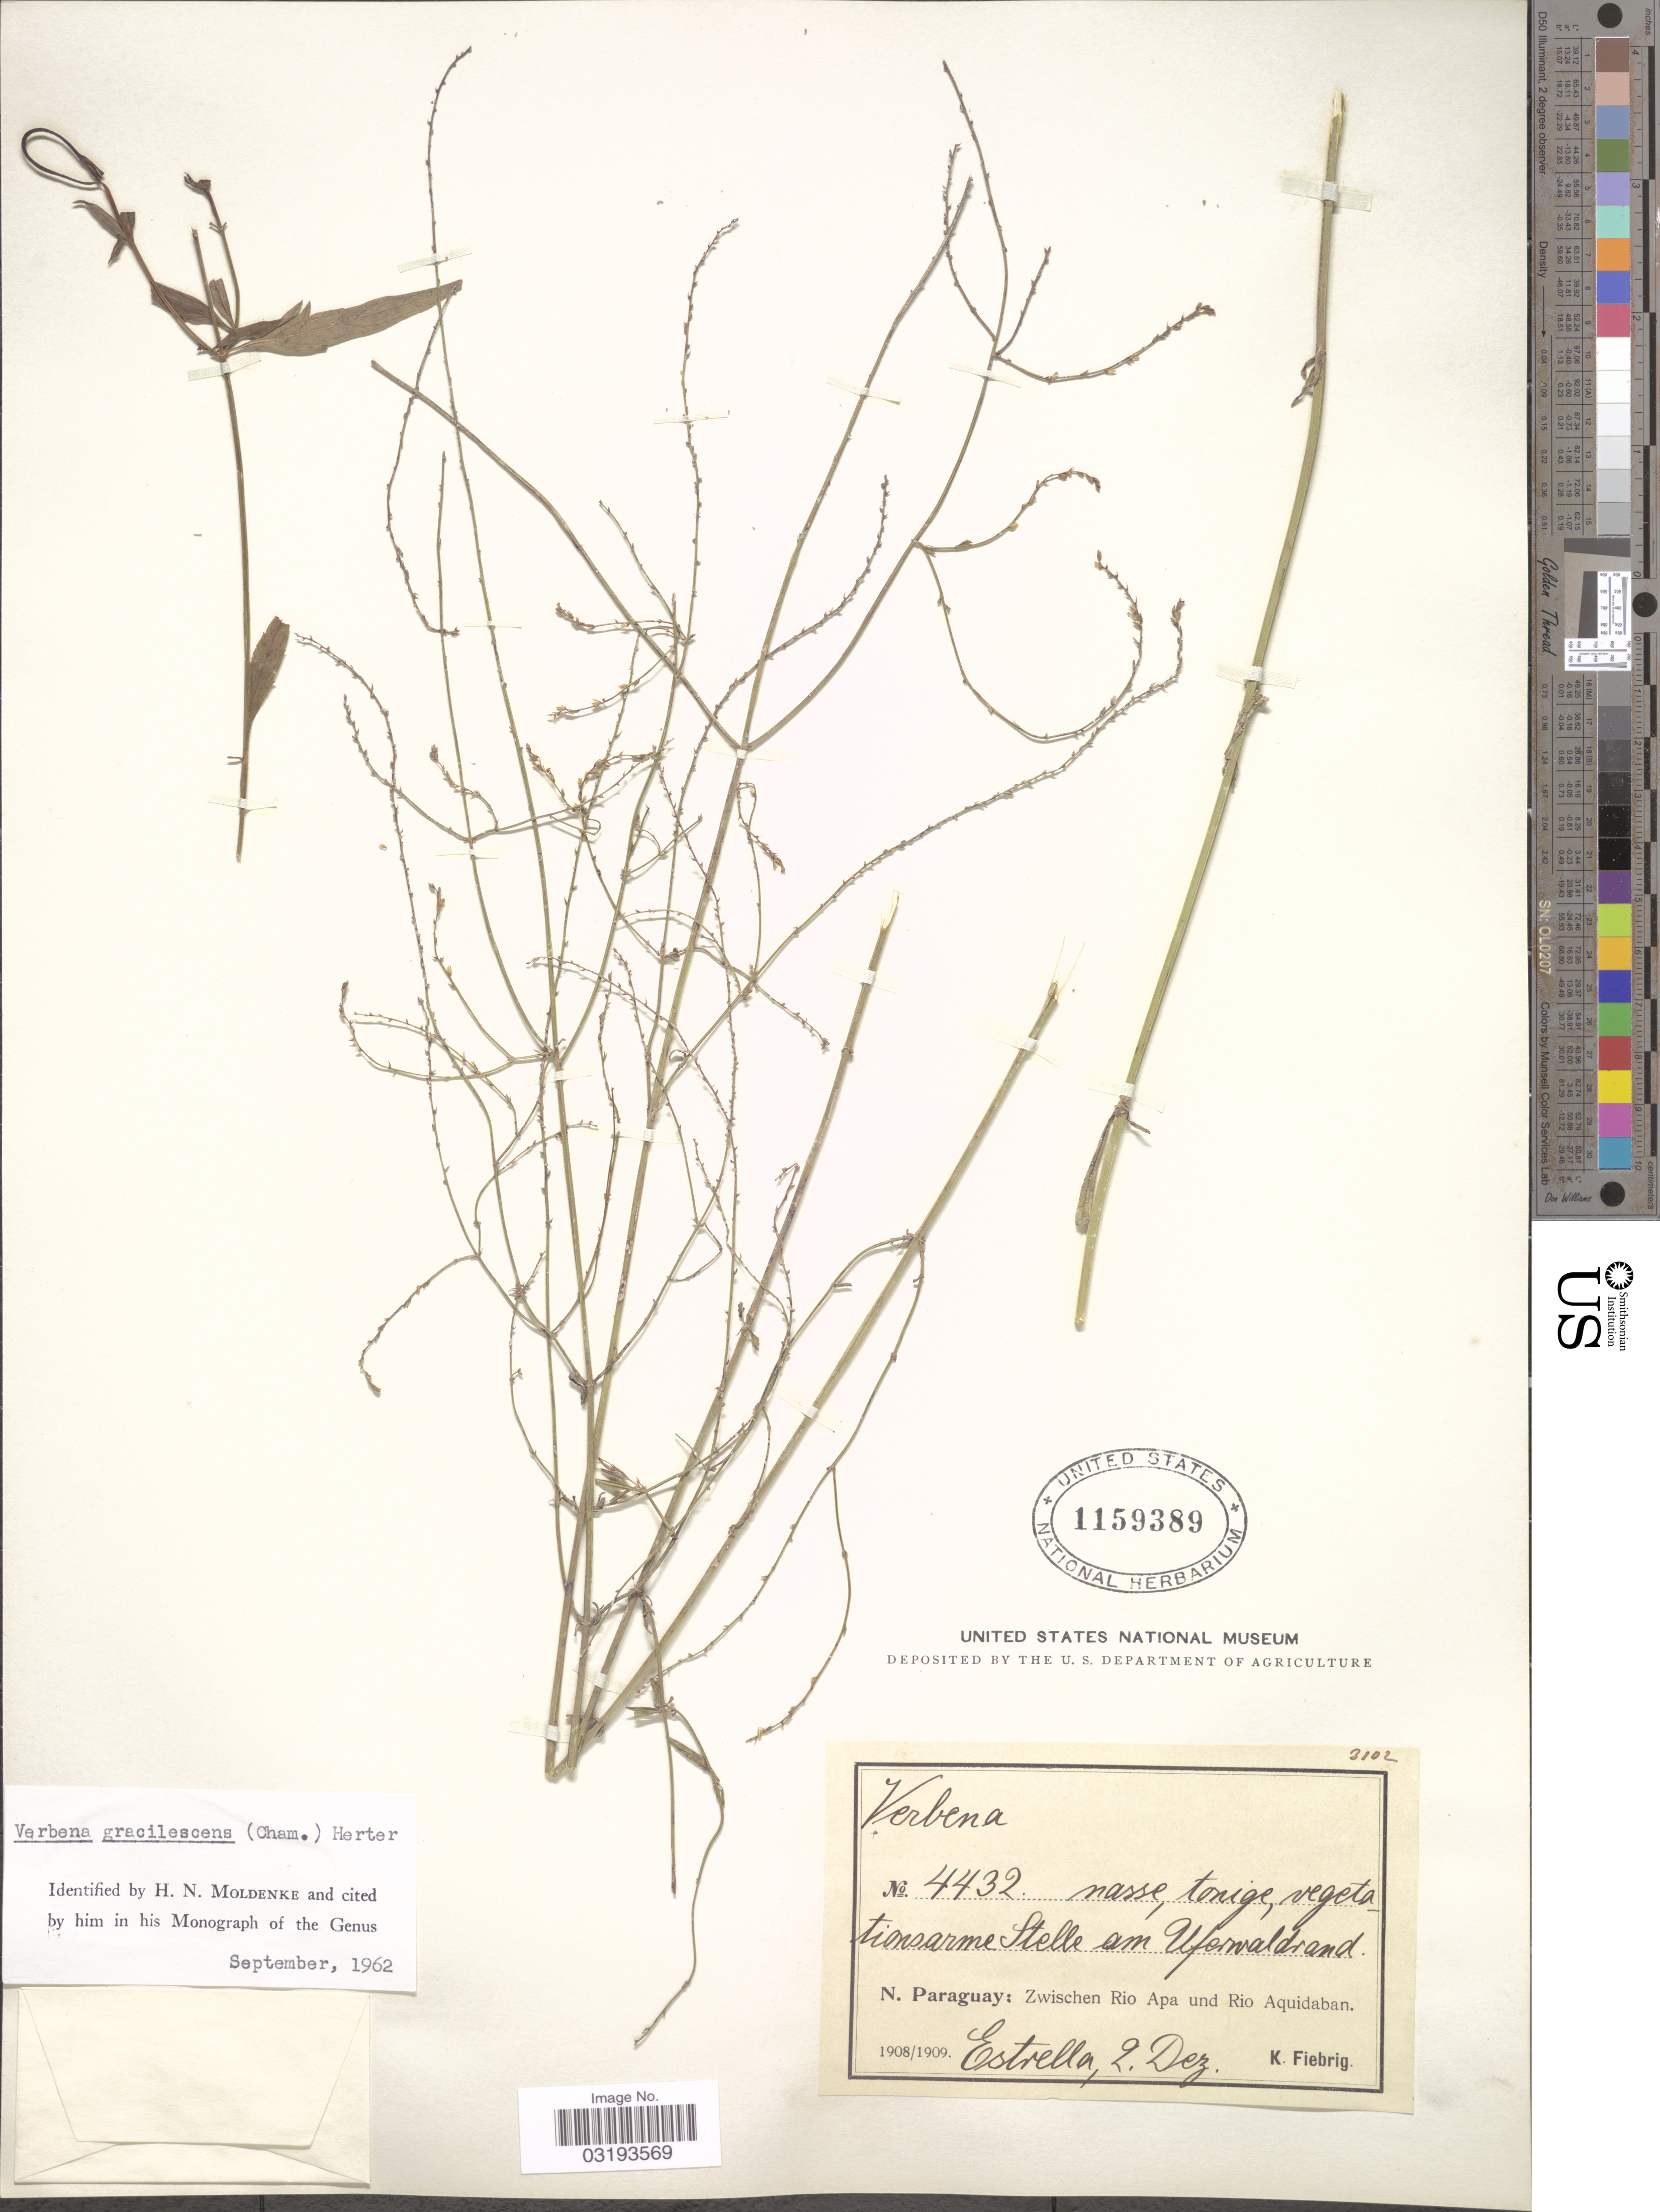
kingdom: Plantae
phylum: Tracheophyta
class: Magnoliopsida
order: Lamiales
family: Verbenaceae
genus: Verbena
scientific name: Verbena gracilescens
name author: (Cham.) Herter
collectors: K. Fiebrig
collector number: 4432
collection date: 1908-12-02/1909-12-02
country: Paraguay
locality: N. Paraguay: Zwischen Rio Apa und Rio Aquidaban. Estrella.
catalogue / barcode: US 1159389